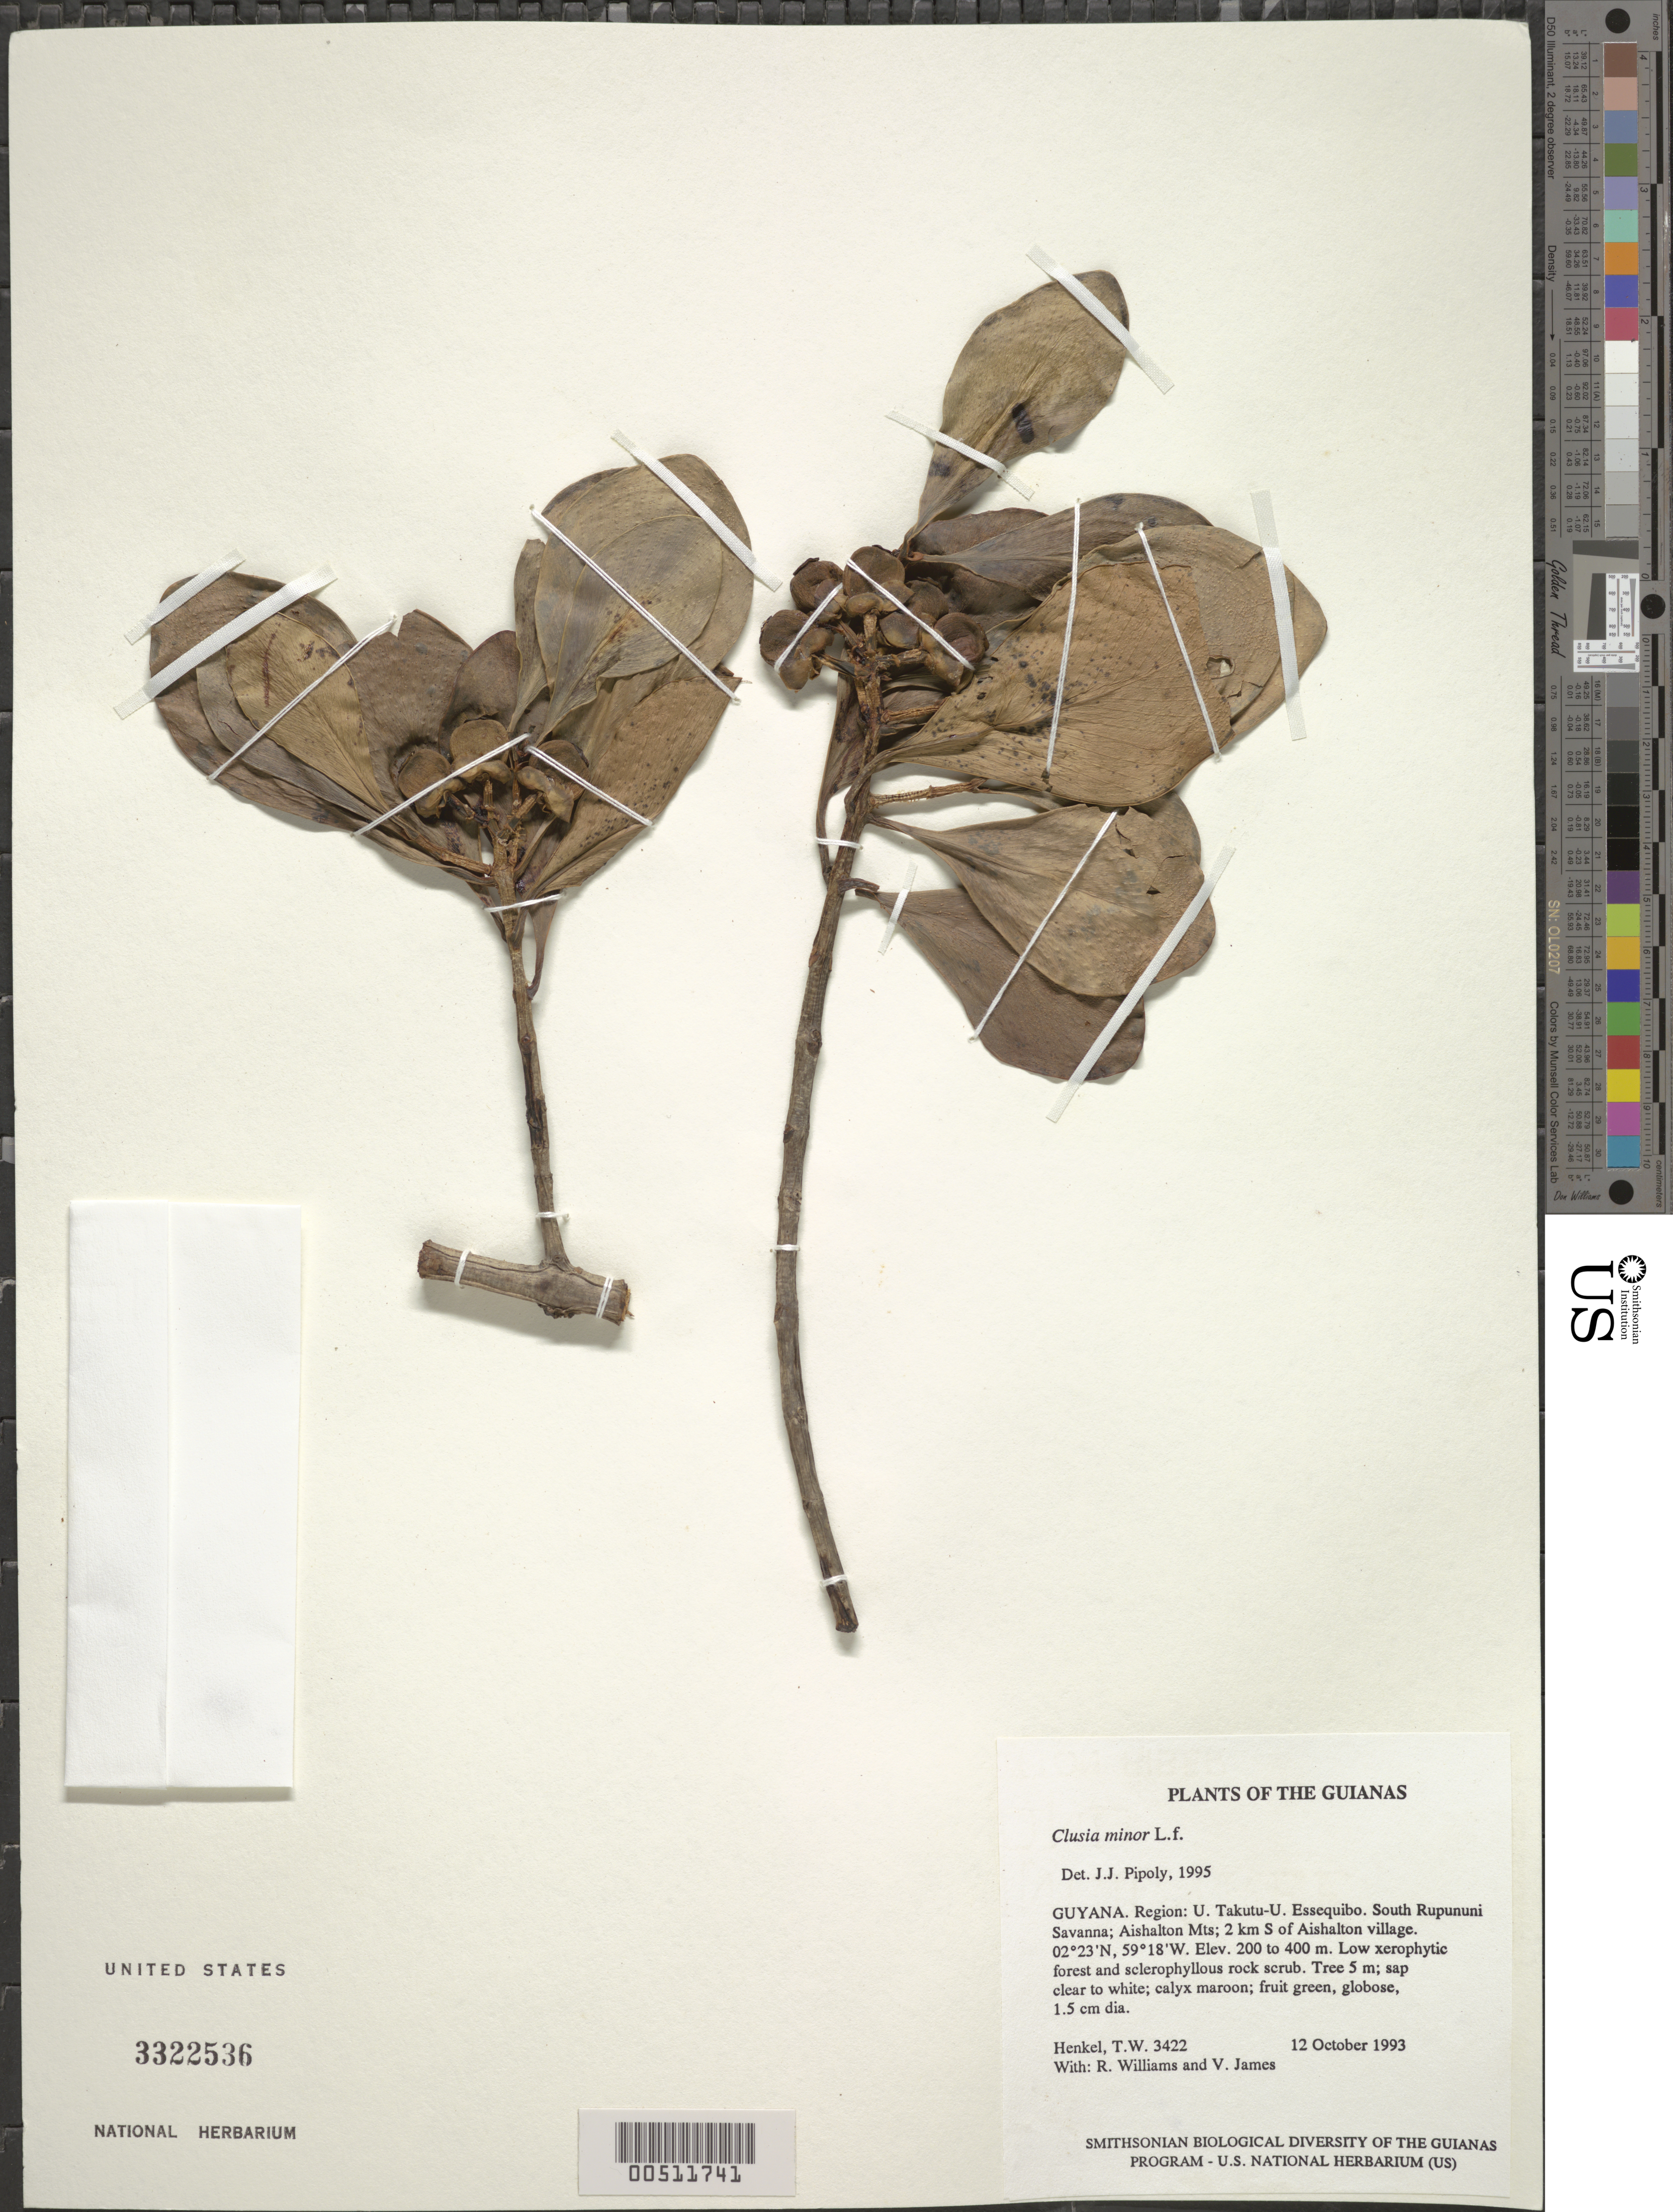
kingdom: Plantae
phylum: Tracheophyta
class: Magnoliopsida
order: Malpighiales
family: Clusiaceae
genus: Clusia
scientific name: Clusia minor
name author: L.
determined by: Pipoly, J. J., III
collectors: T. Henkel, R. Williams & V. James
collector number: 3422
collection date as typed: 12 October 1993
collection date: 1993-10-12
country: Guyana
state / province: U. Takutu-U. Essequibo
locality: South Rupununi Savanna; Aishalton Mts; 2 km S of Aishalton village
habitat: Low xerophytic forest and sclerophyllous rock scrub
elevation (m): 200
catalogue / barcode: US 3322536